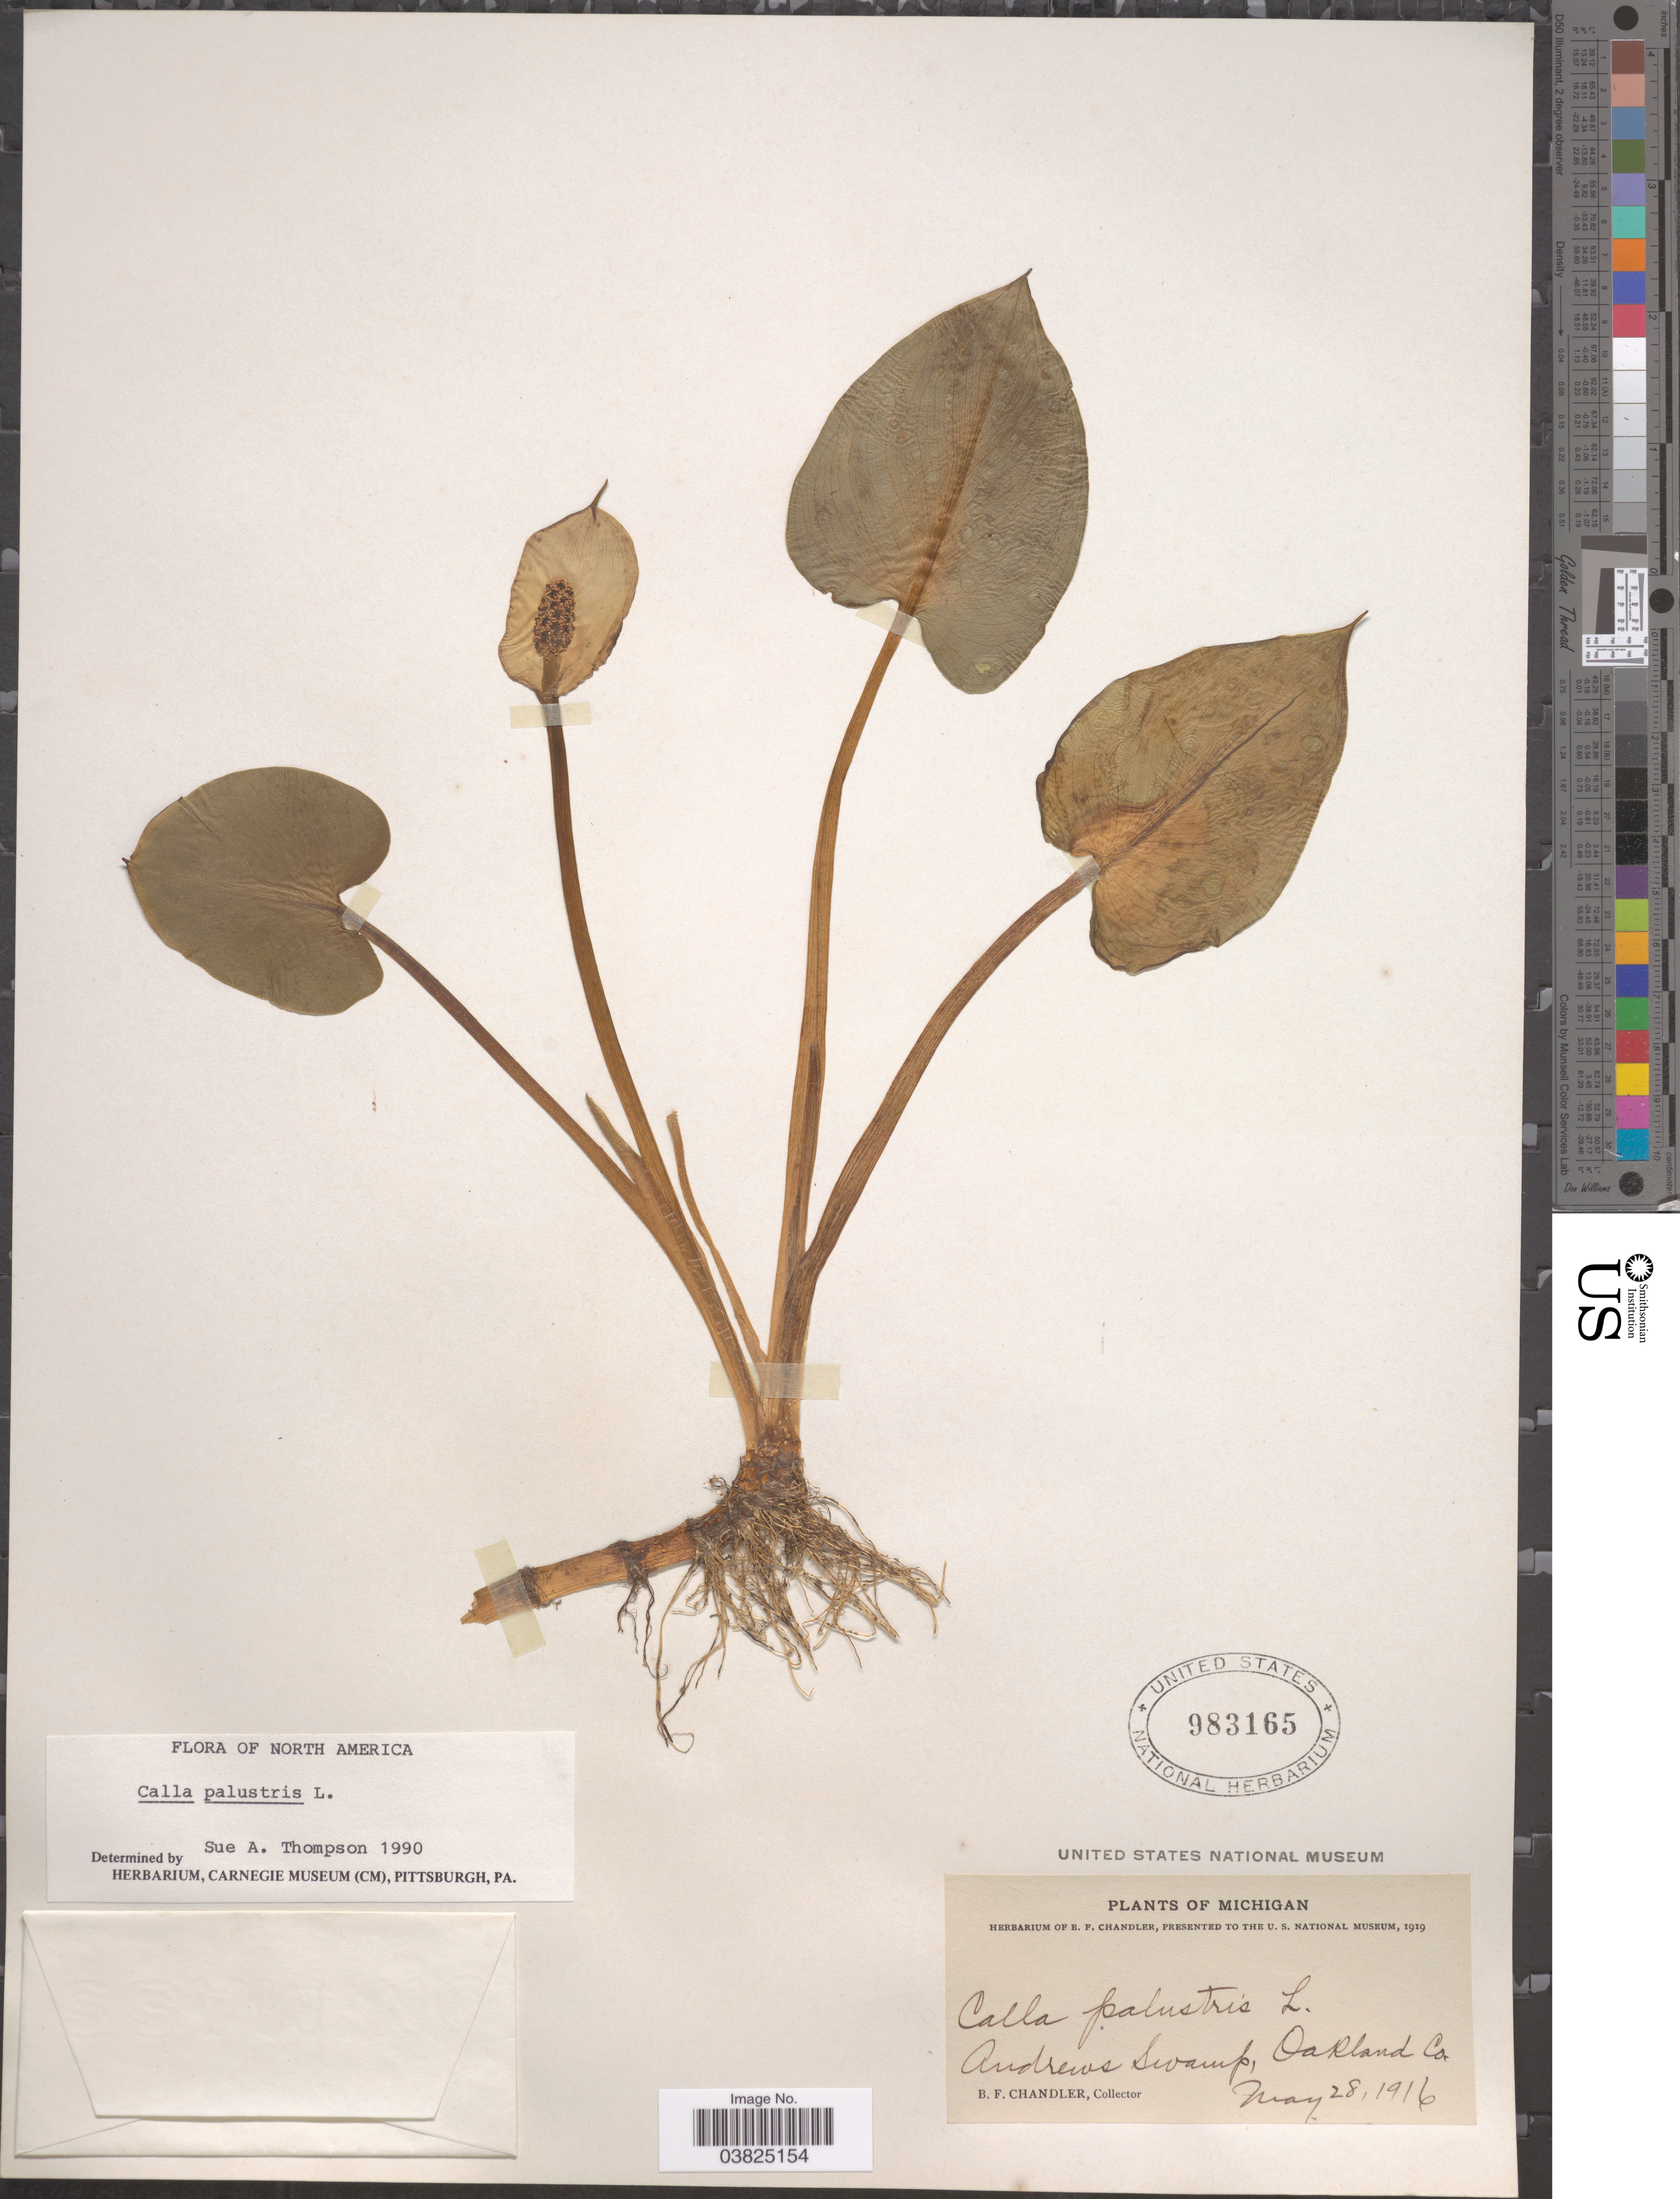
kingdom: Plantae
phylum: Tracheophyta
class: Liliopsida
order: Alismatales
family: Araceae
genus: Calla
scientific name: Calla palustris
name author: L.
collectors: B. F. Chandler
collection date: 1916-05-28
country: United States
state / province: Michigan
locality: Andrew's Swamp, Oakland Co.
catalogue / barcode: US 983165